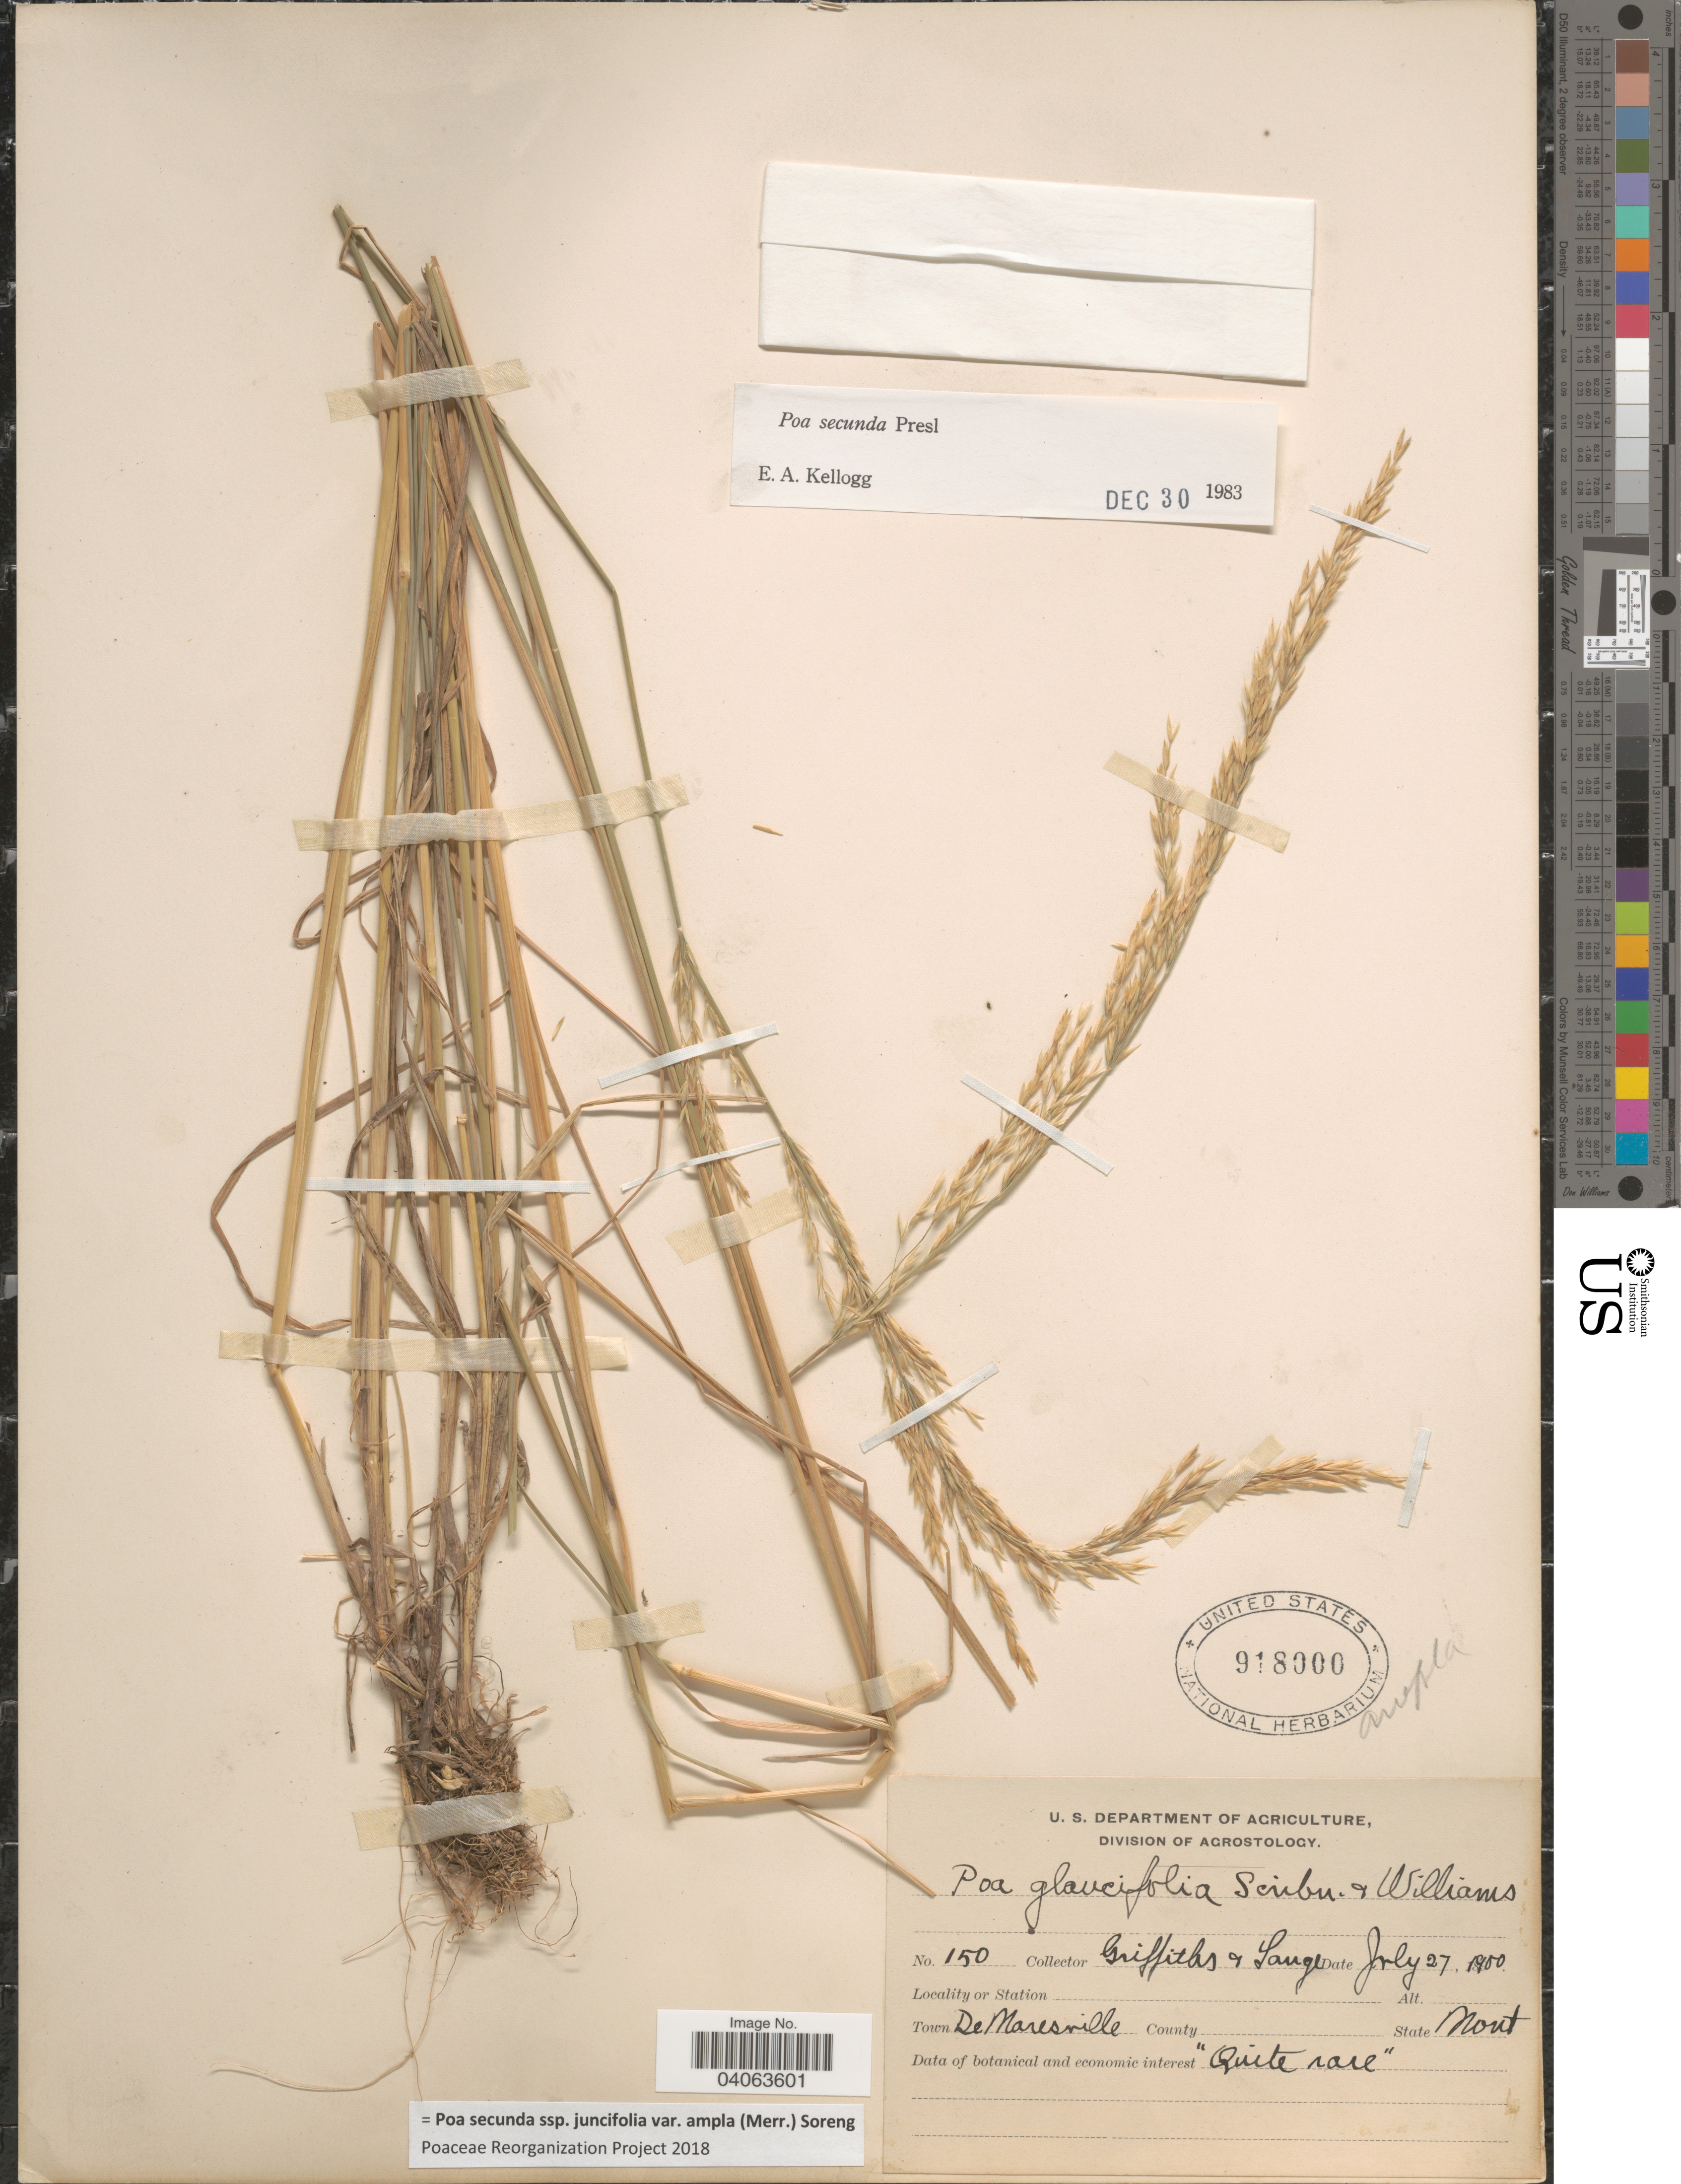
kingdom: Plantae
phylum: Tracheophyta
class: Liliopsida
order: Poales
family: Poaceae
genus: Poa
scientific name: Poa secunda subsp. juncifolia var. ampla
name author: (Merr.) Soreng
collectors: -- Griffiths & -- Lange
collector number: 150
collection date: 1900-07-27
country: United States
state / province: Montana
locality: Town De Maresville.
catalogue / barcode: US 918000